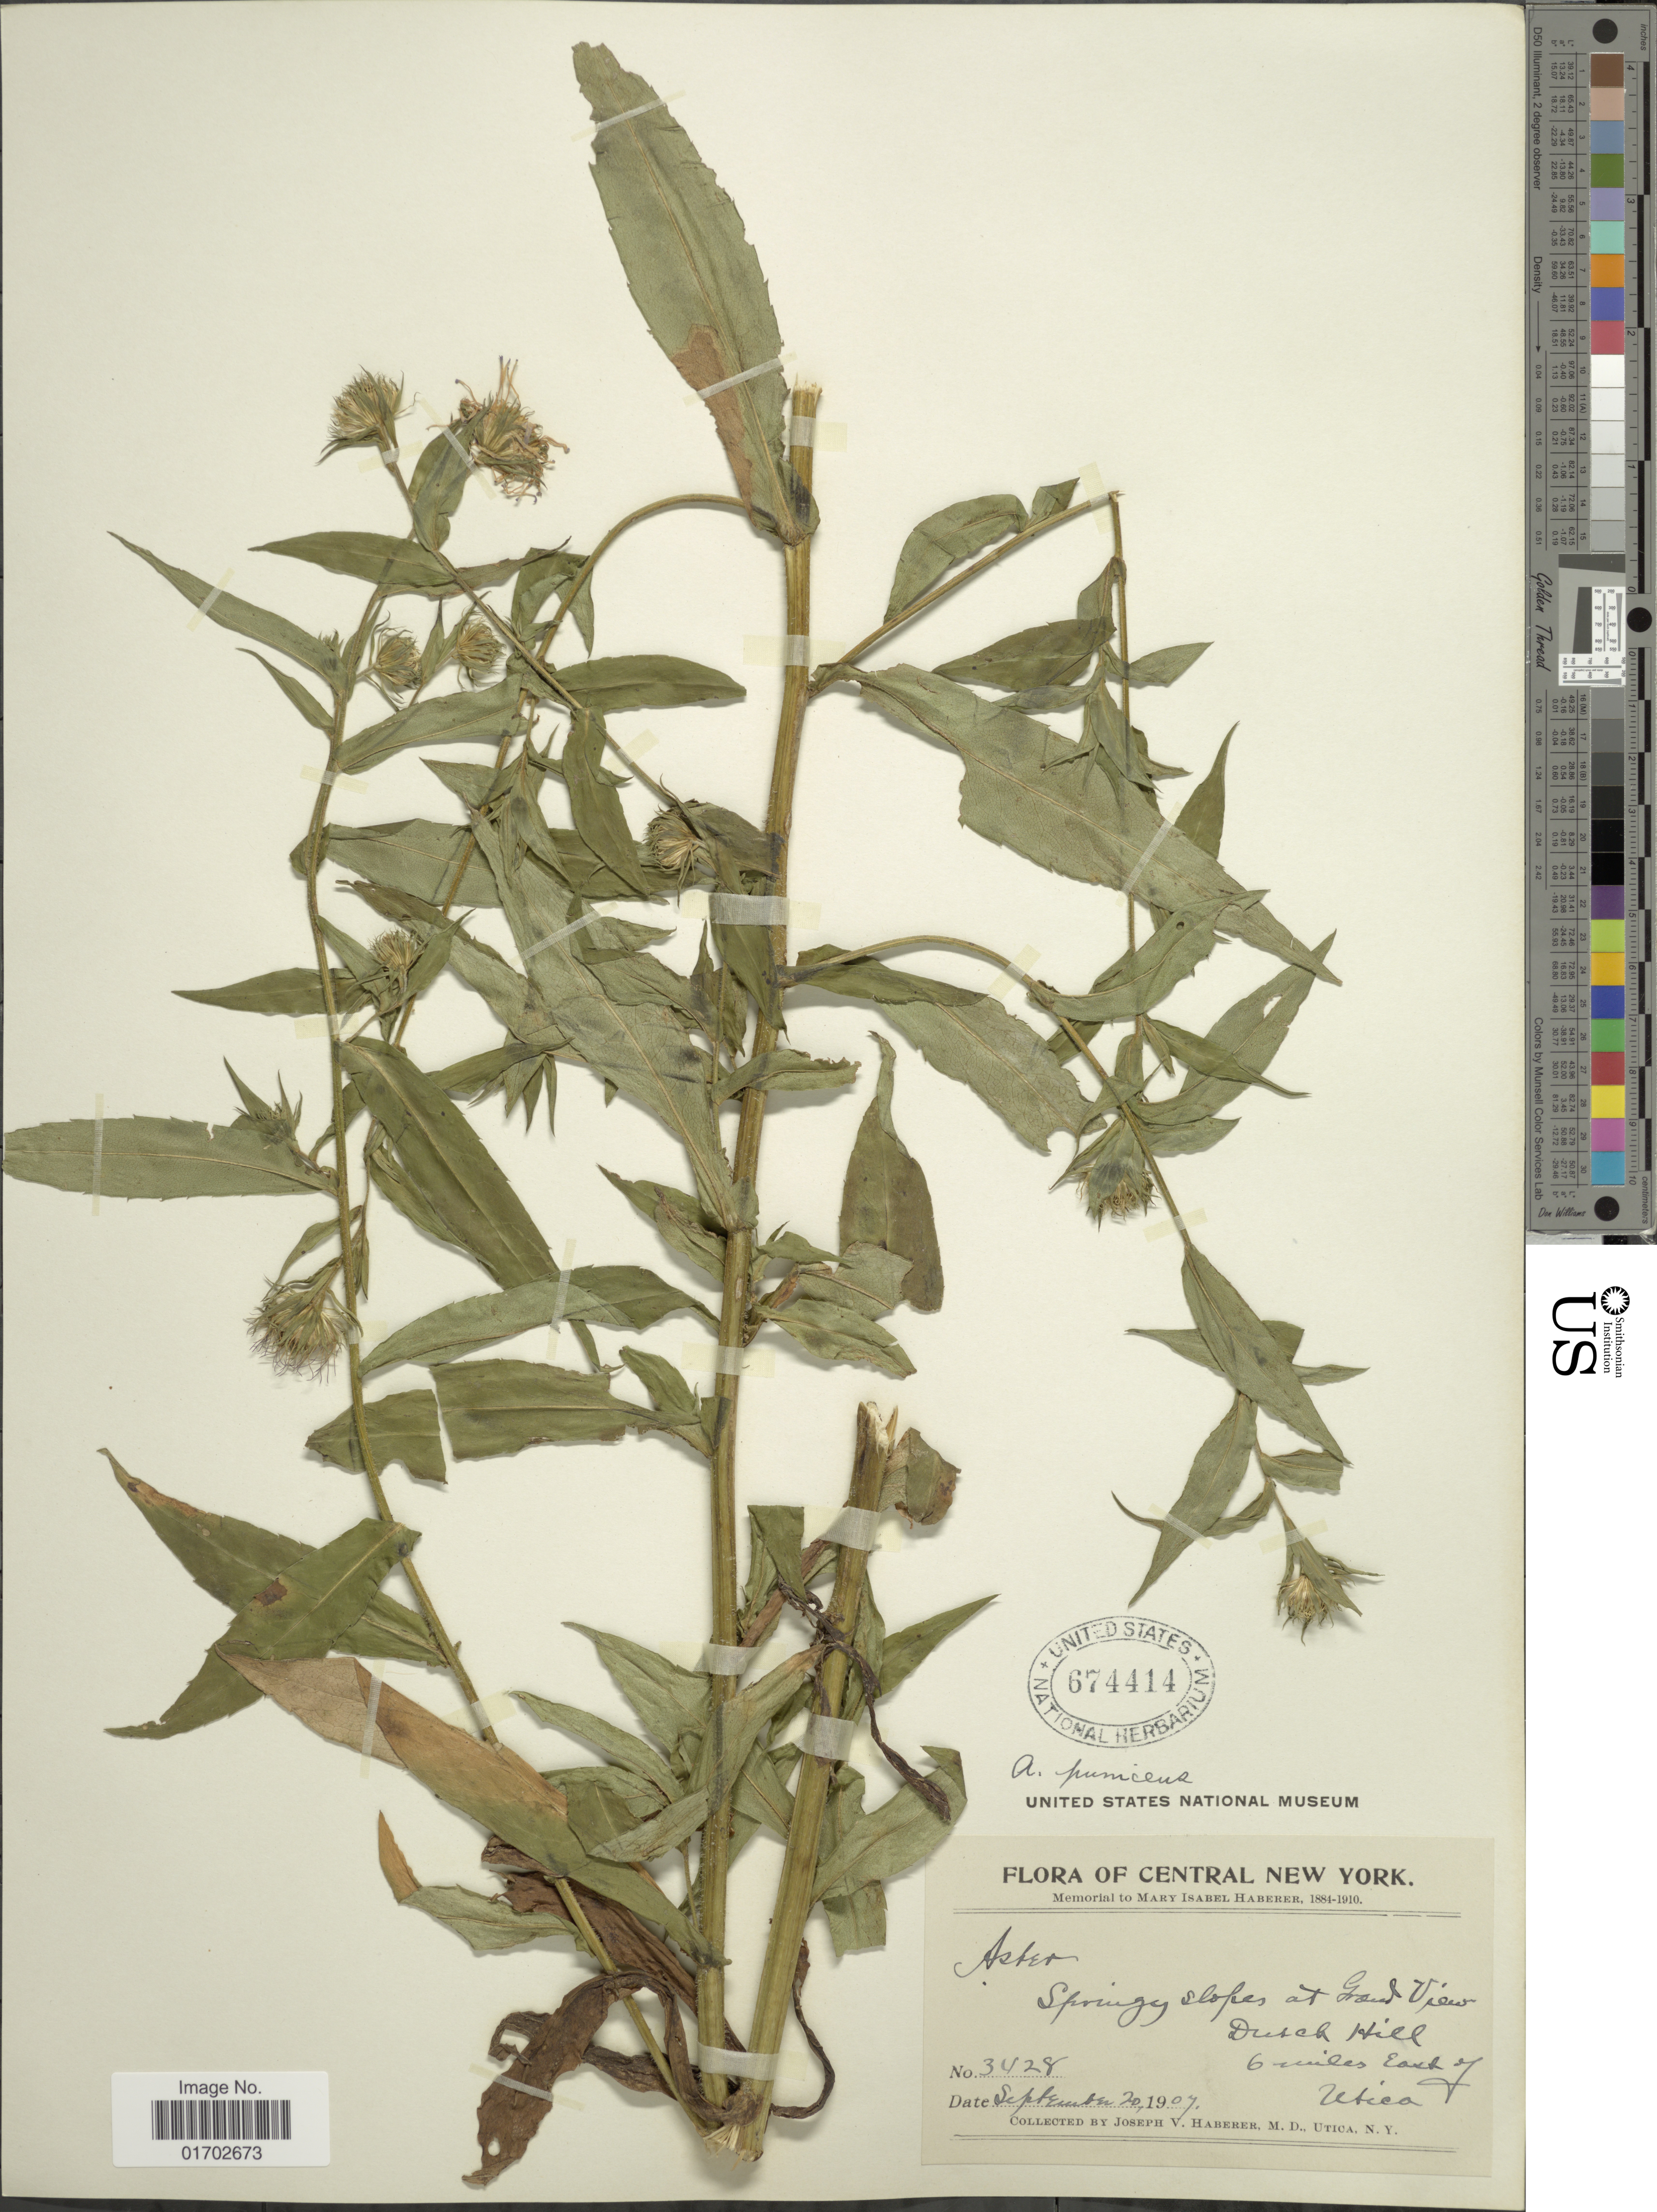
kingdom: Plantae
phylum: Tracheophyta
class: Magnoliopsida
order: Asterales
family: Asteraceae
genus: Symphyotrichum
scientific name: Symphyotrichum puniceum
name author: (L.) Á. Löve & D. Löve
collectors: J. V. Haberer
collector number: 3428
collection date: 1907-09-20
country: United States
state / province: New York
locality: Central New York, Springly slopes at Grand View, Dutch Hill, 6 miles East of Utica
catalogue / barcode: US 64414